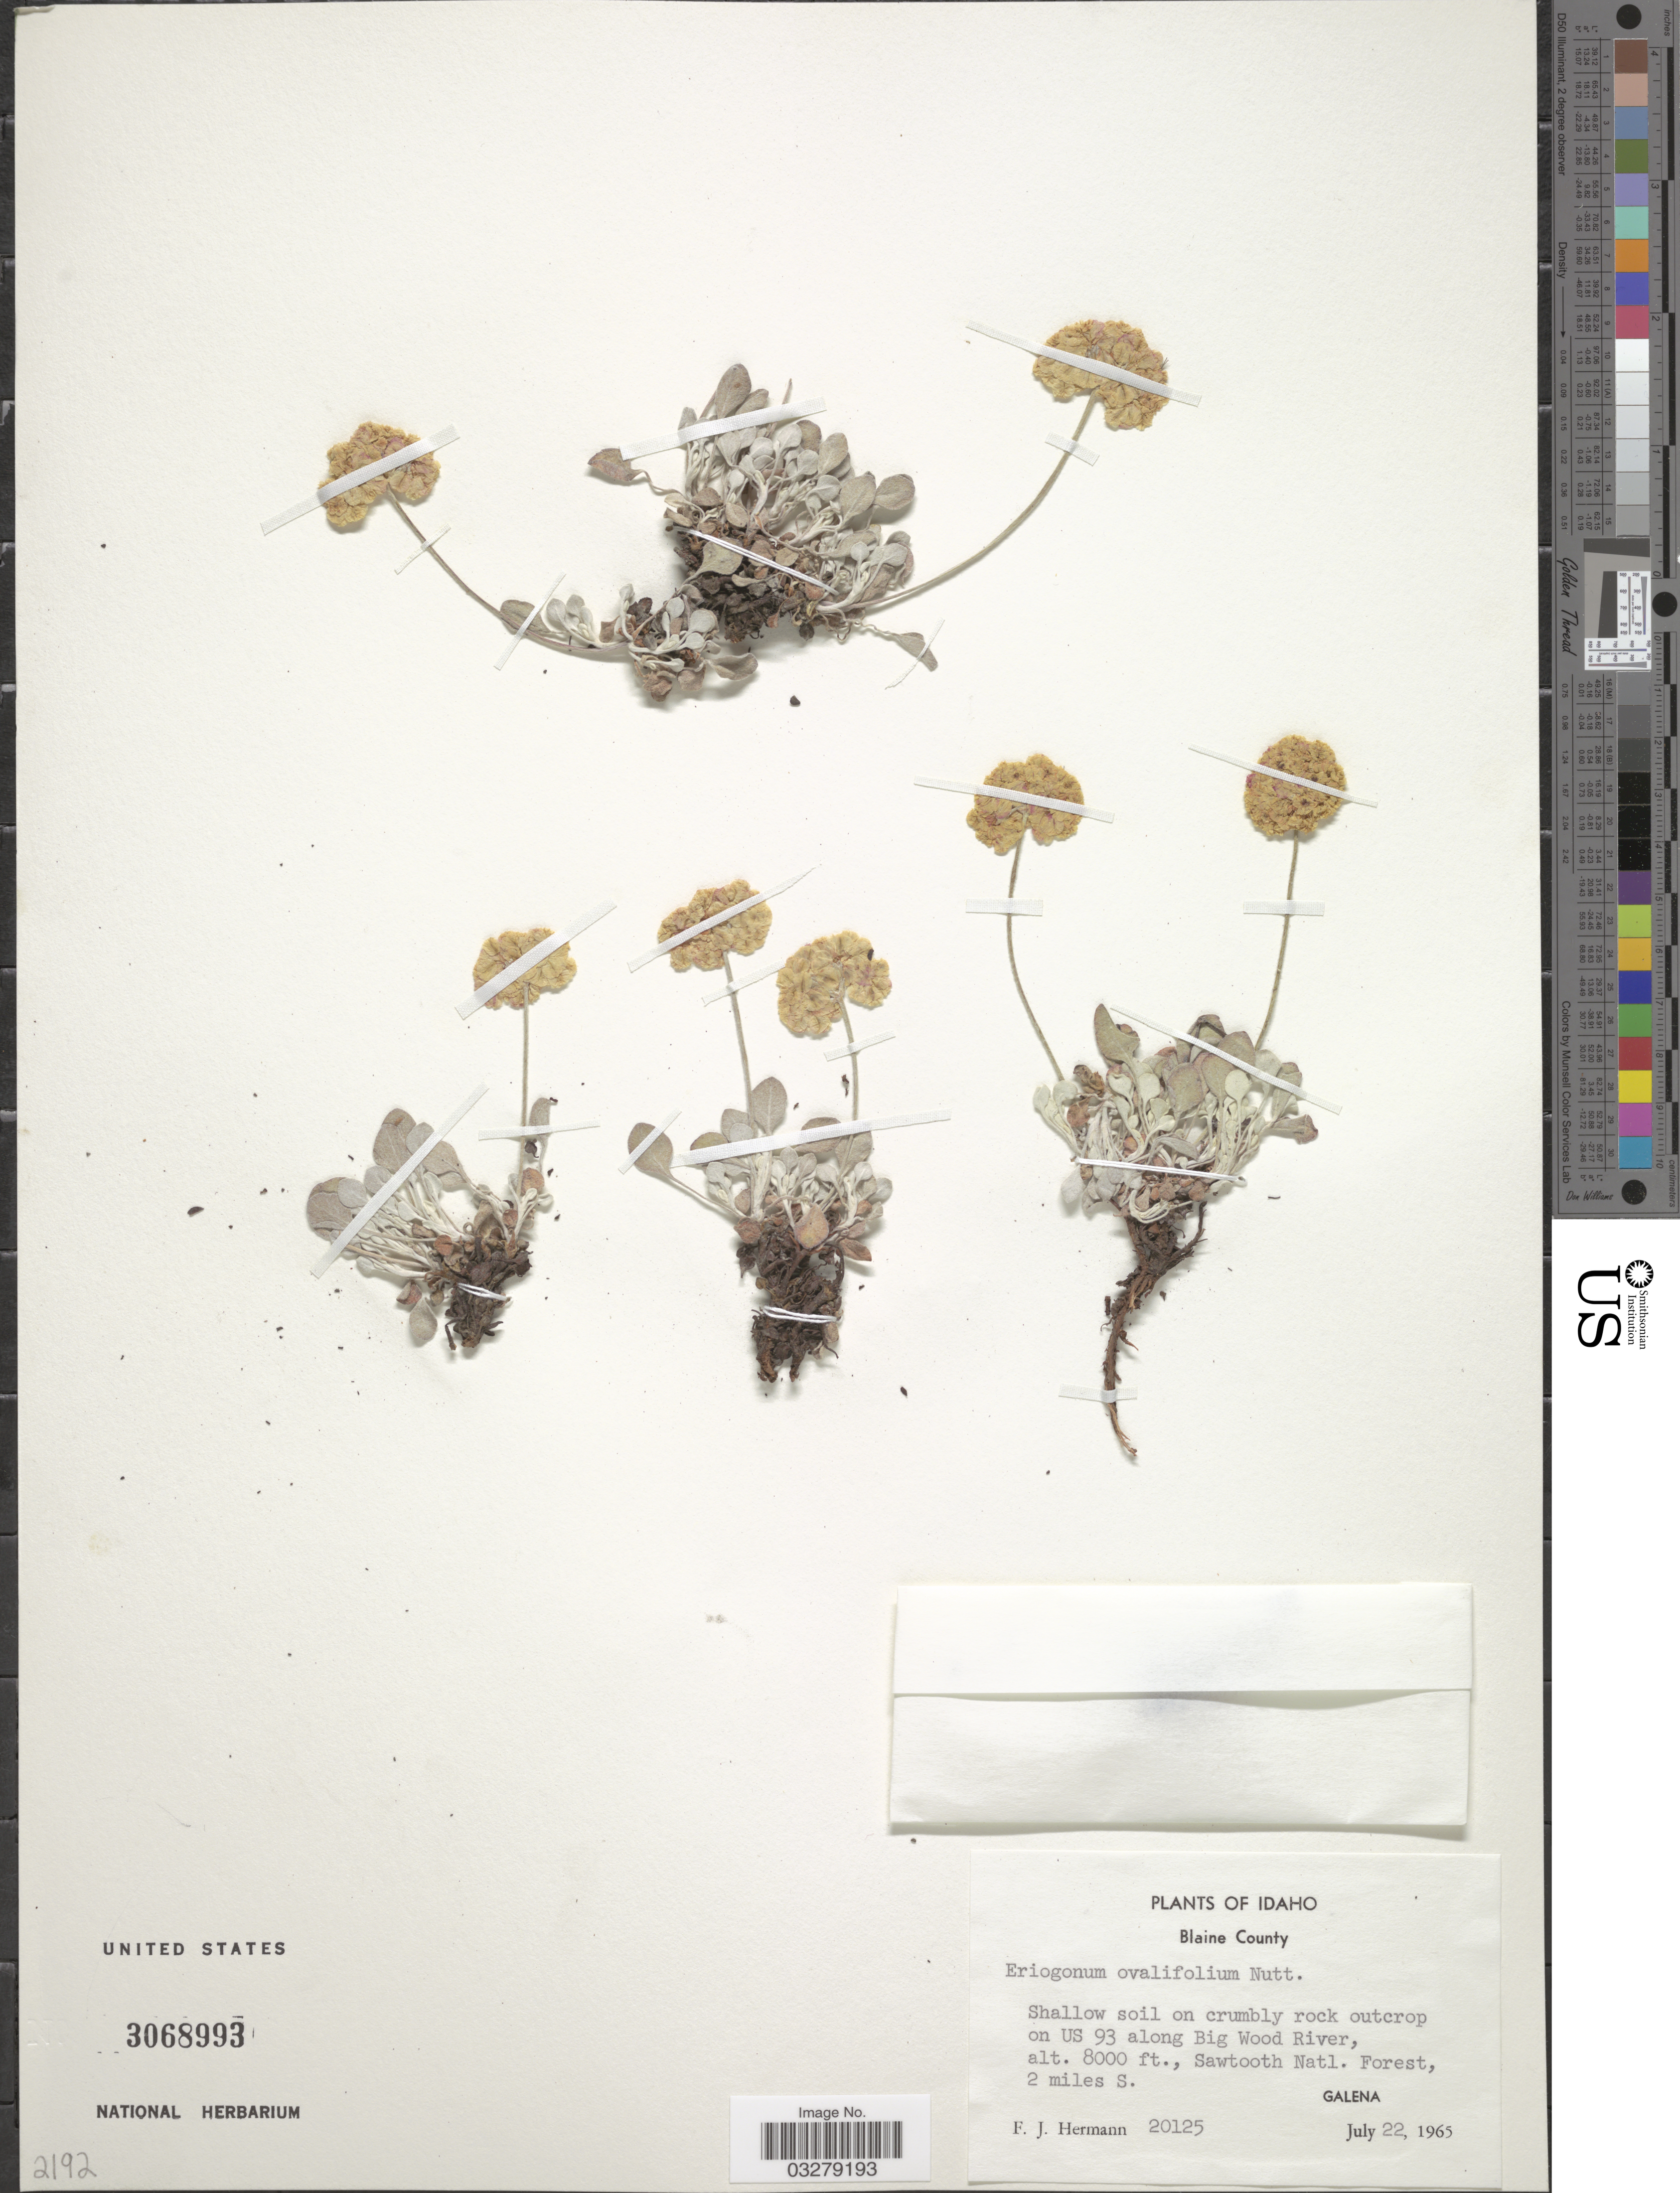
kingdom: Plantae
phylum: Tracheophyta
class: Magnoliopsida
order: Caryophyllales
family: Polygonaceae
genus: Eriogonum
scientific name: Eriogonum ovalifolium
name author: Nutt.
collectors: F. J. Hermann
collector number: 20125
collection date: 1965-07-22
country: United States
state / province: Idaho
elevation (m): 2438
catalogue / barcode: US 3068993